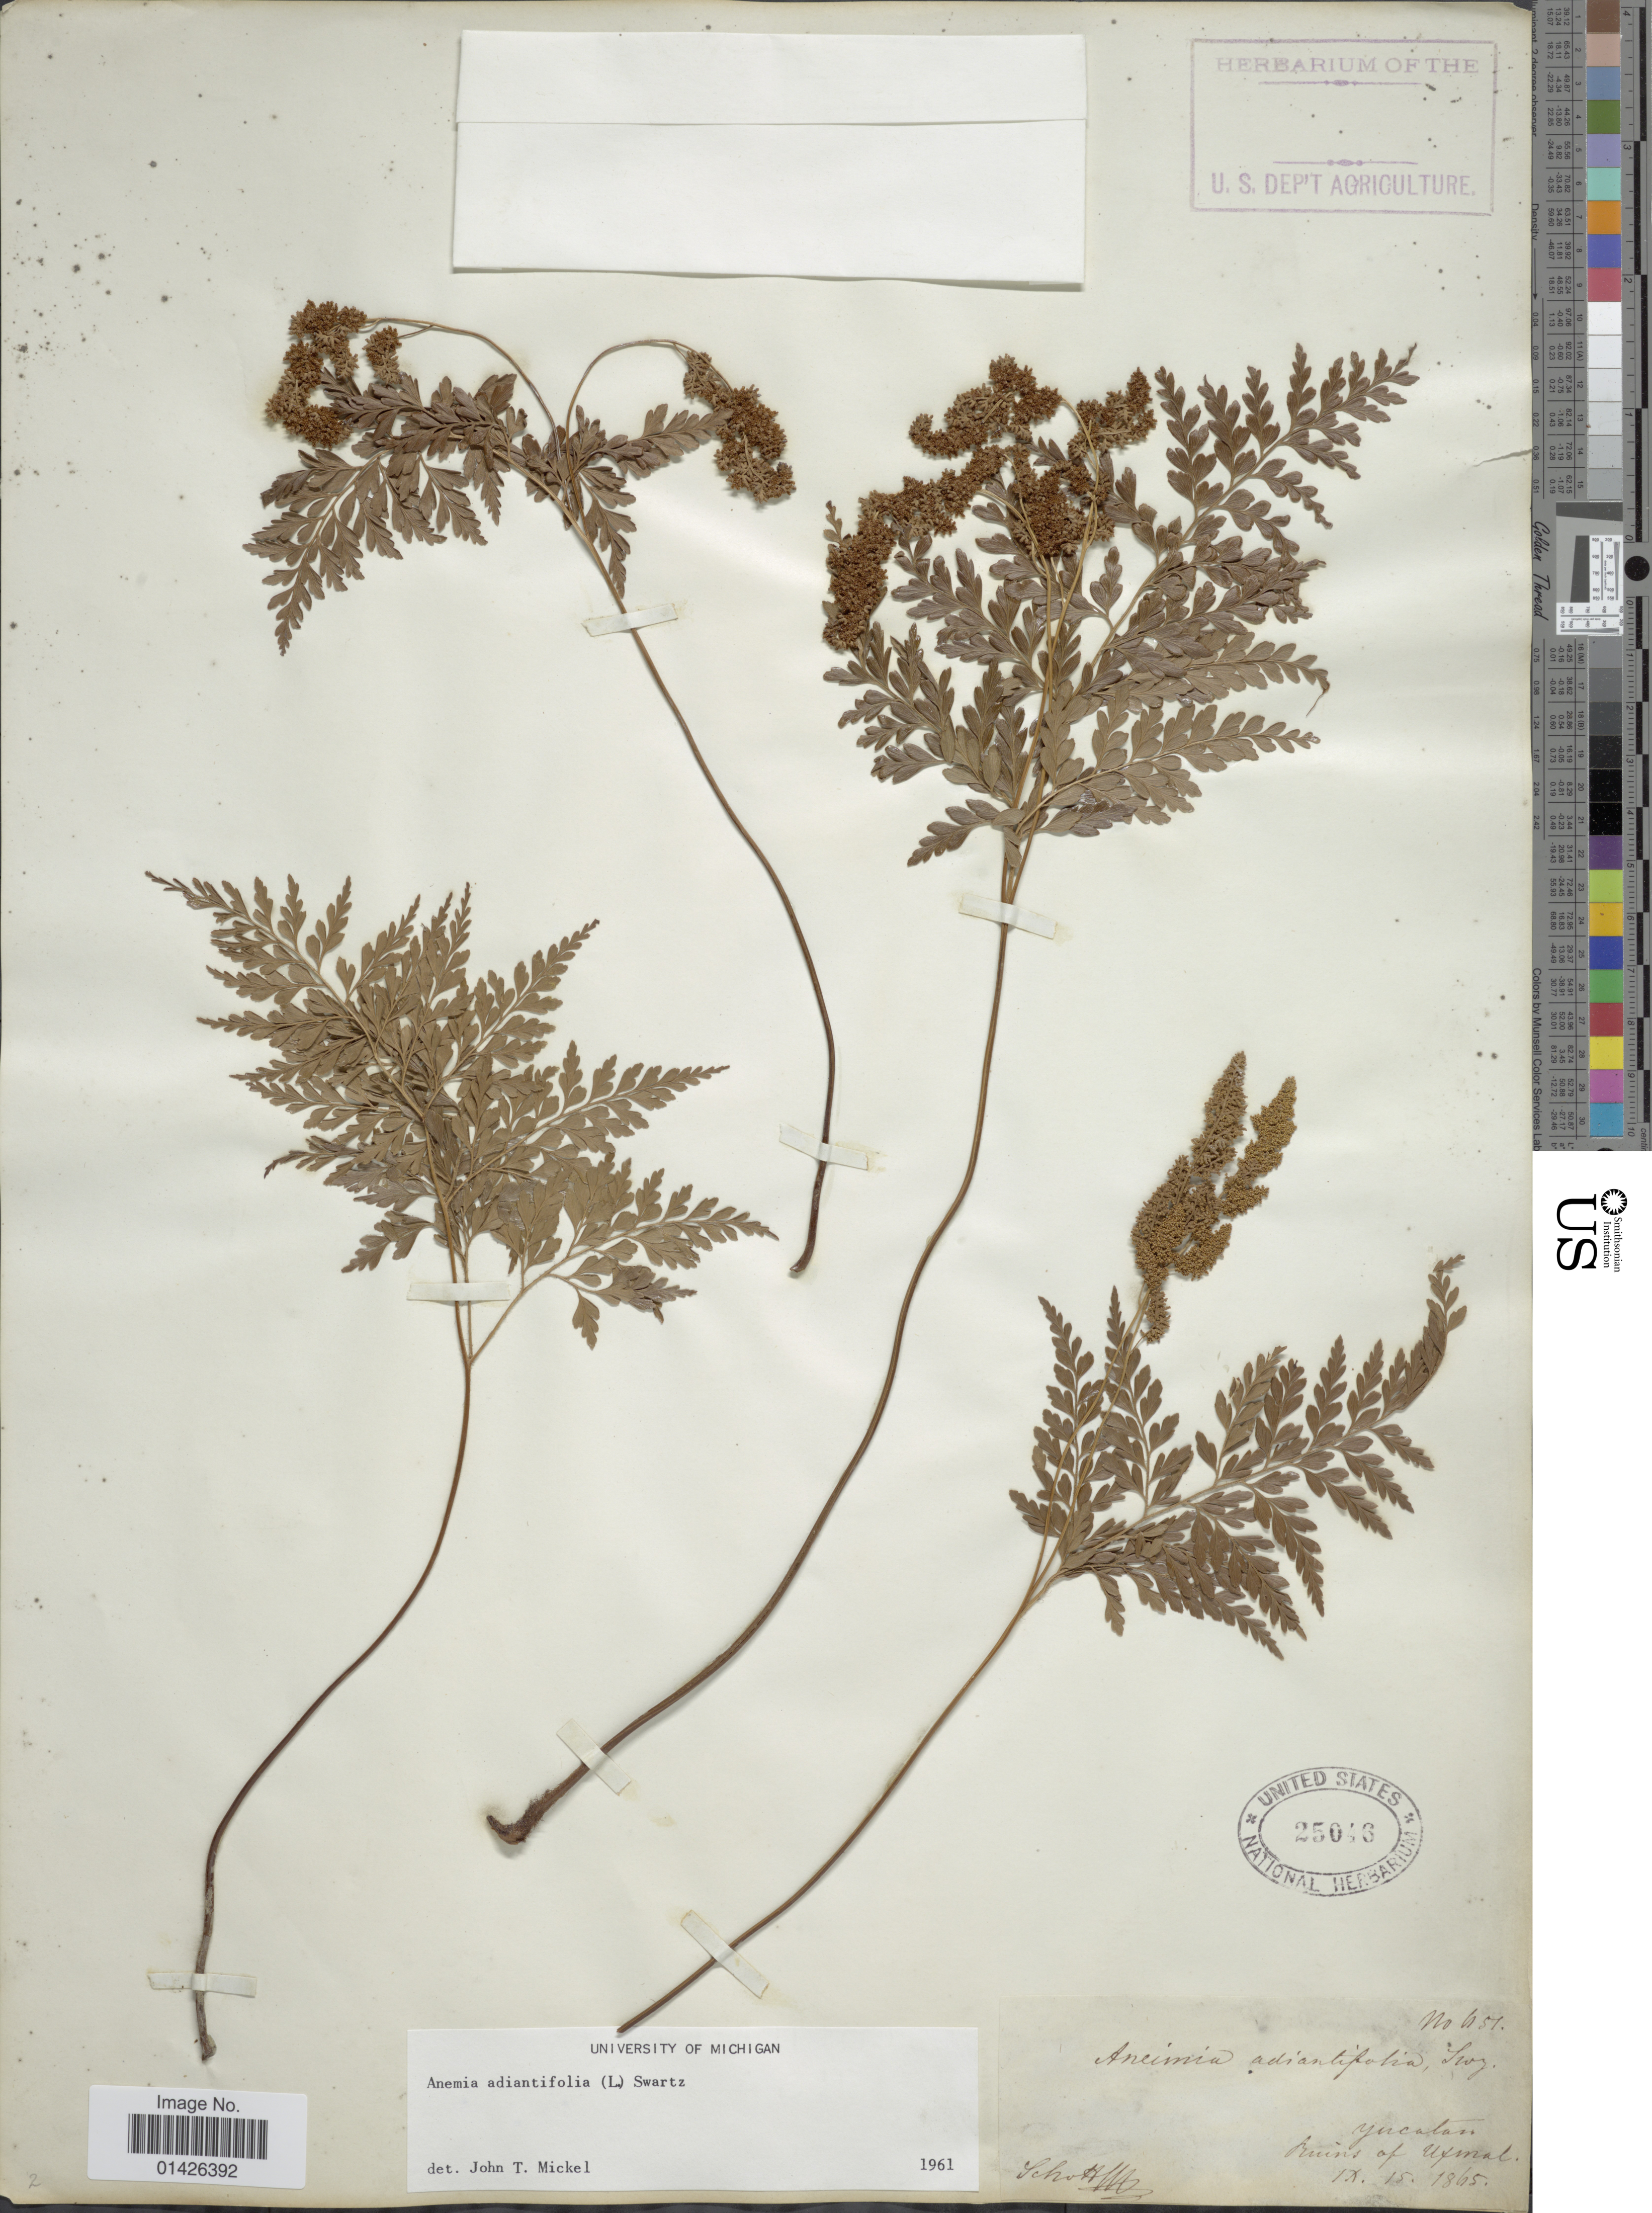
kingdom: Plantae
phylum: Tracheophyta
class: Polypodiopsida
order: Schizaeales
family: Anemiaceae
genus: Anemia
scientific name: Anemia adiantifolia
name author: (L.) Sw.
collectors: Schott, --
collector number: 651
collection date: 1865-09-15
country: Mexico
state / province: Yucatán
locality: Yucatan, ruins of Uxmal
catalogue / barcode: US 25046